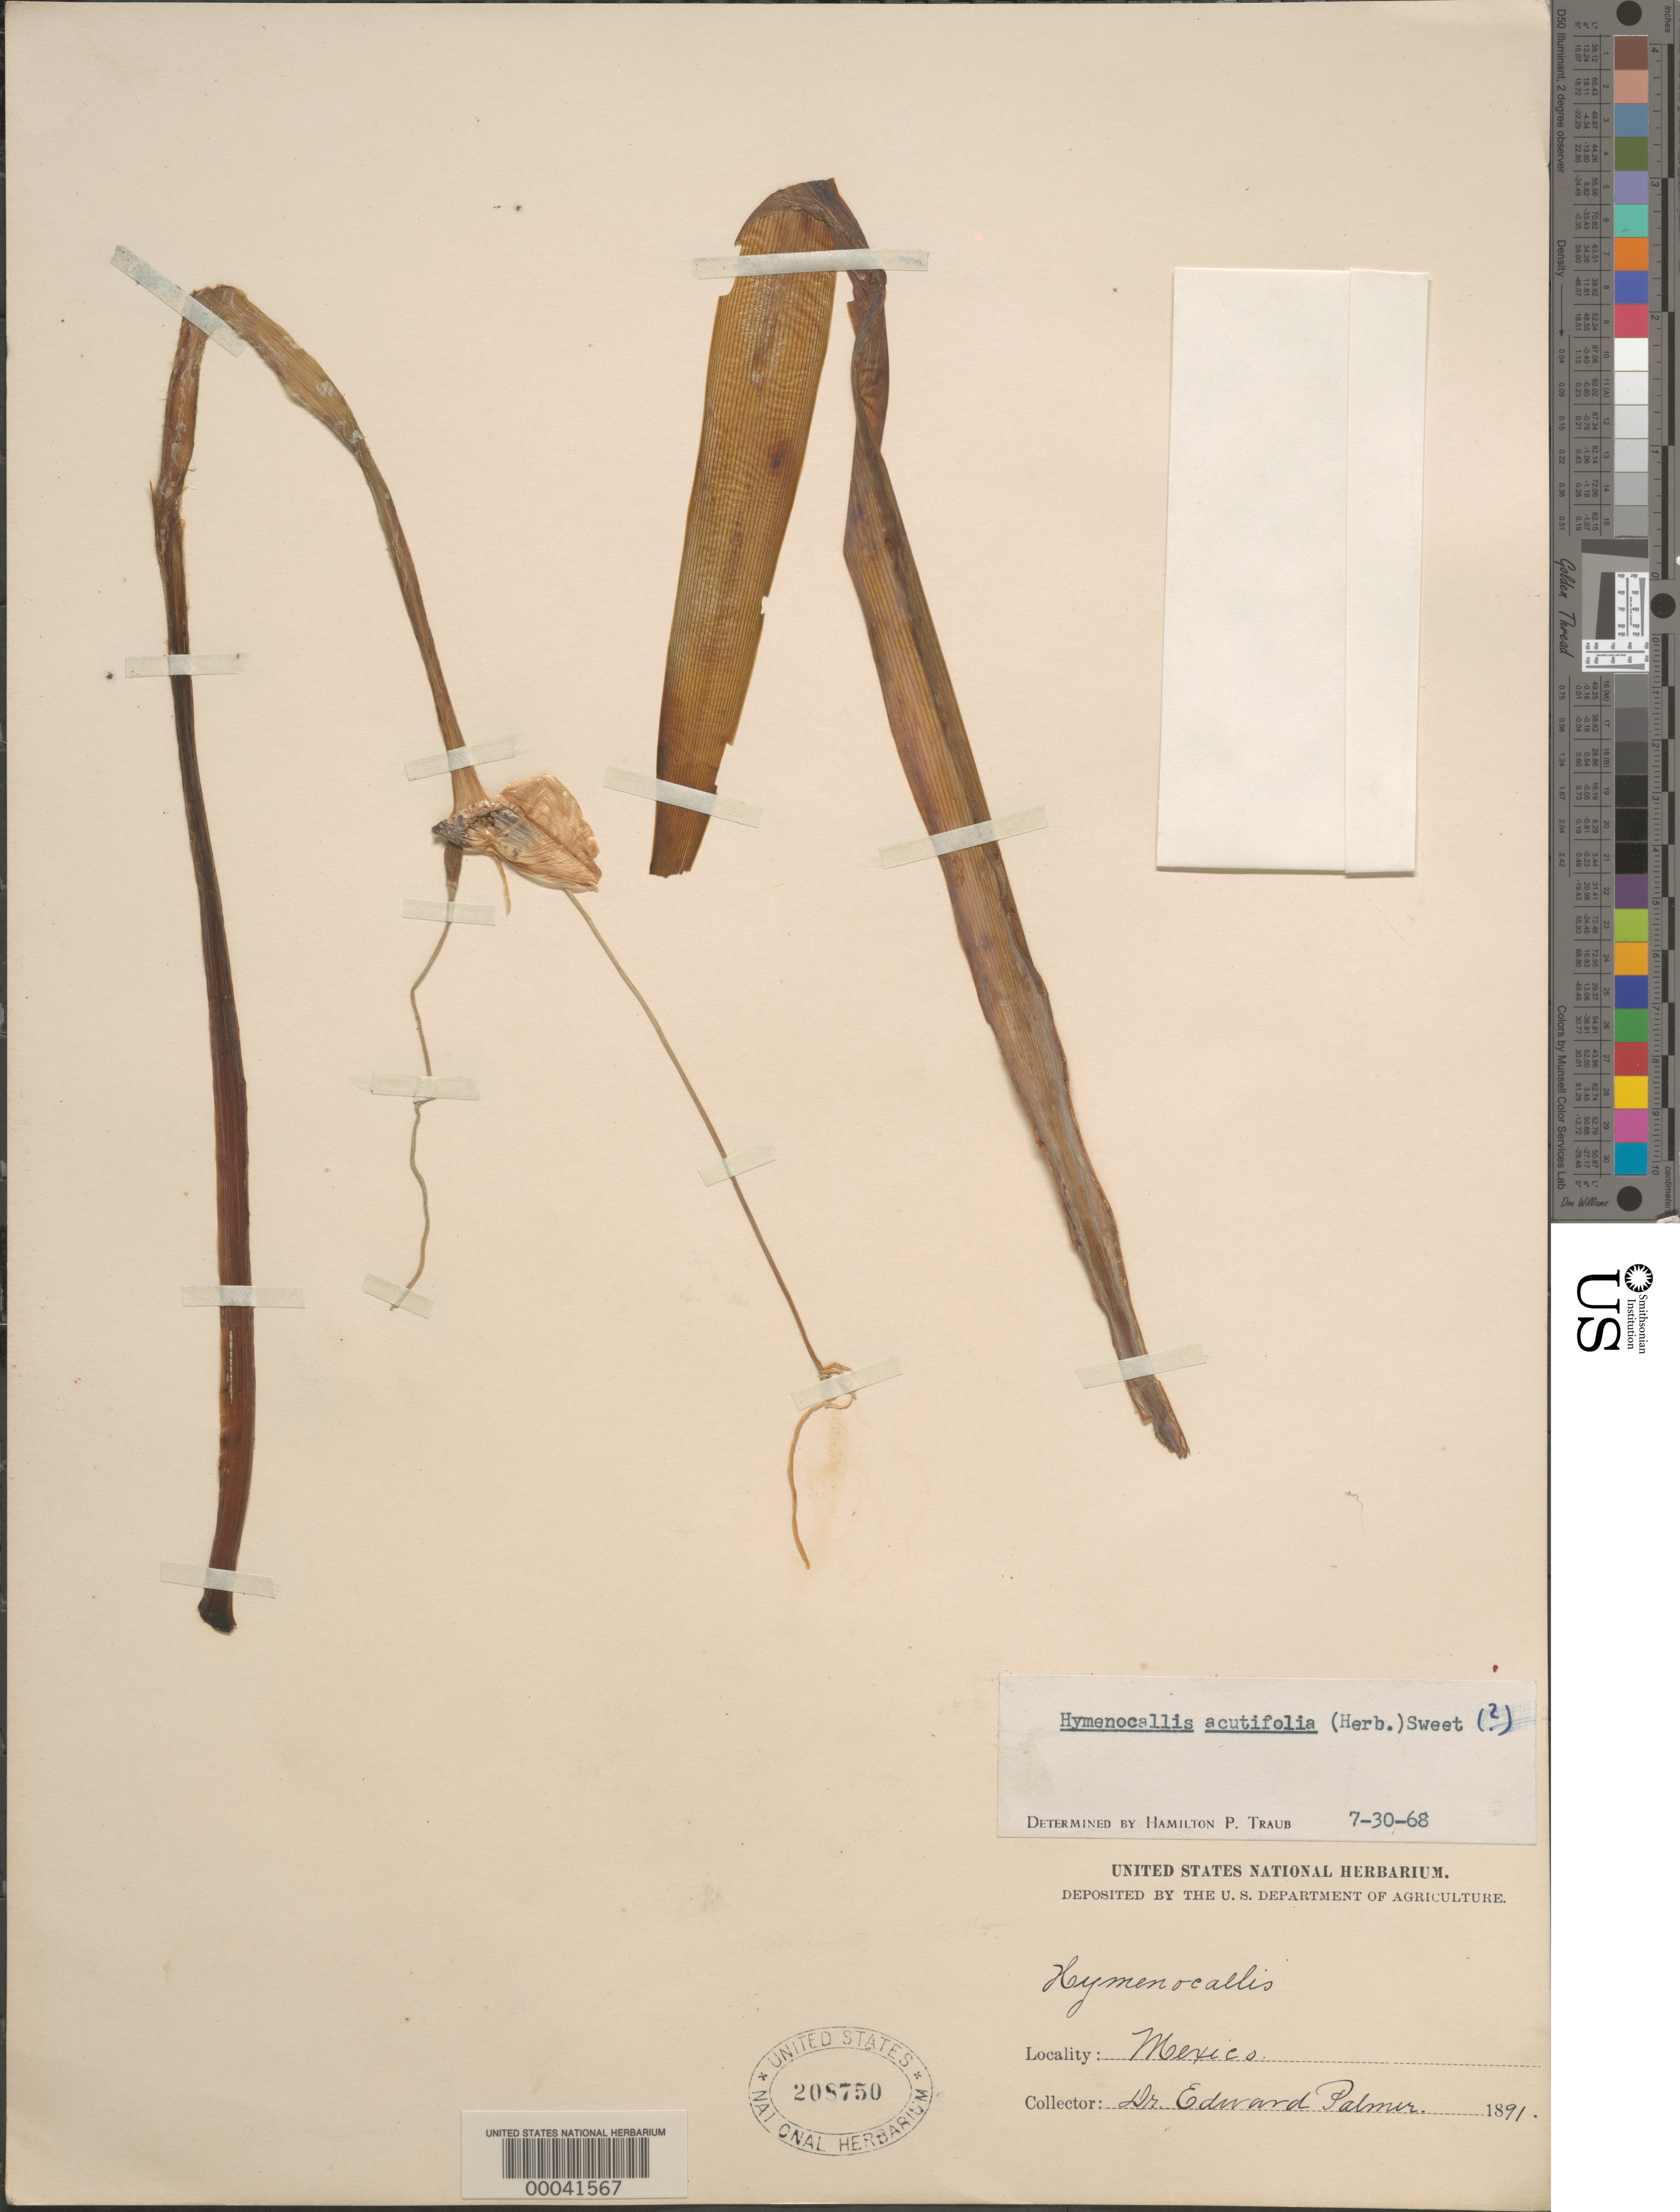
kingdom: Plantae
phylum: Tracheophyta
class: Liliopsida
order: Asparagales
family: Amaryllidaceae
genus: Hymenocallis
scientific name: Hymenocallis acutifolia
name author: (Herb.) Sweet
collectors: E. Palmer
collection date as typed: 1891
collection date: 1891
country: Mexico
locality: E of Monserrat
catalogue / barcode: US 208750